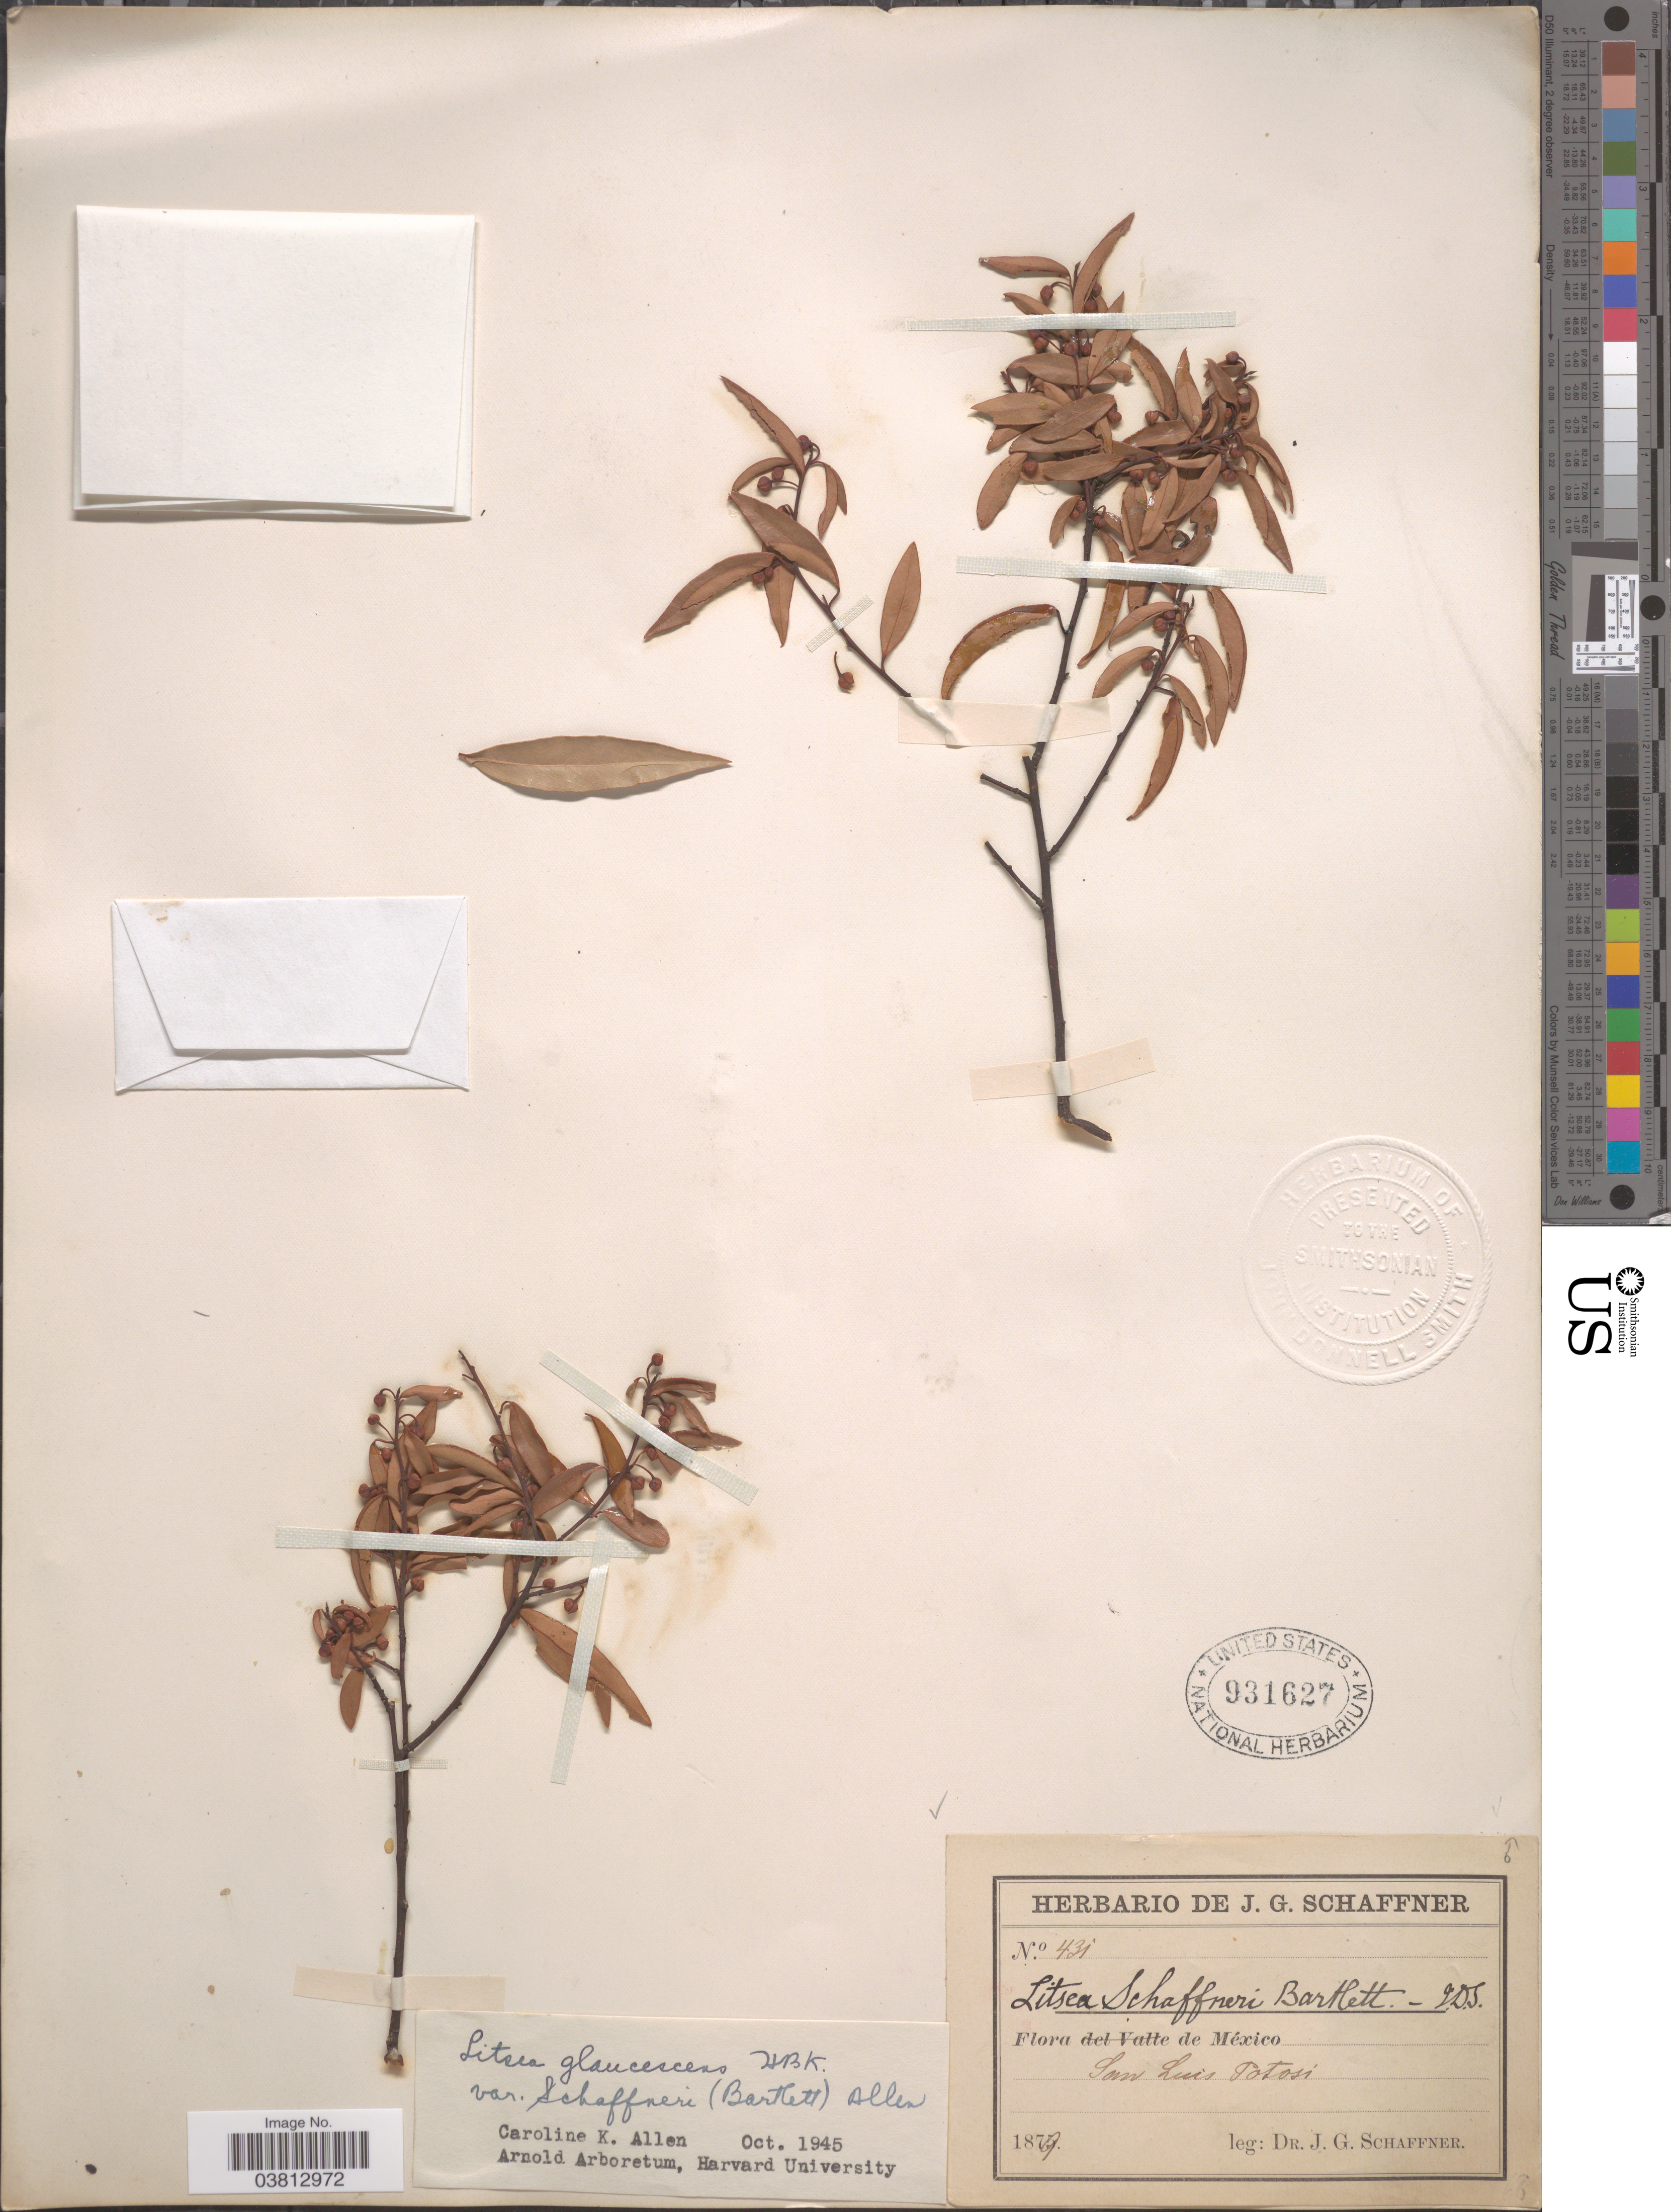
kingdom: Plantae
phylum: Tracheophyta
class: Magnoliopsida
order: Laurales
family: Lauraceae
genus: Litsea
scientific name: Litsea glaucescens var. schaffneri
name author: Kunth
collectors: J. G. Schaffner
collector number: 431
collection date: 1879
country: Mexico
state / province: San Luis Potosí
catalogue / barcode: US 931627